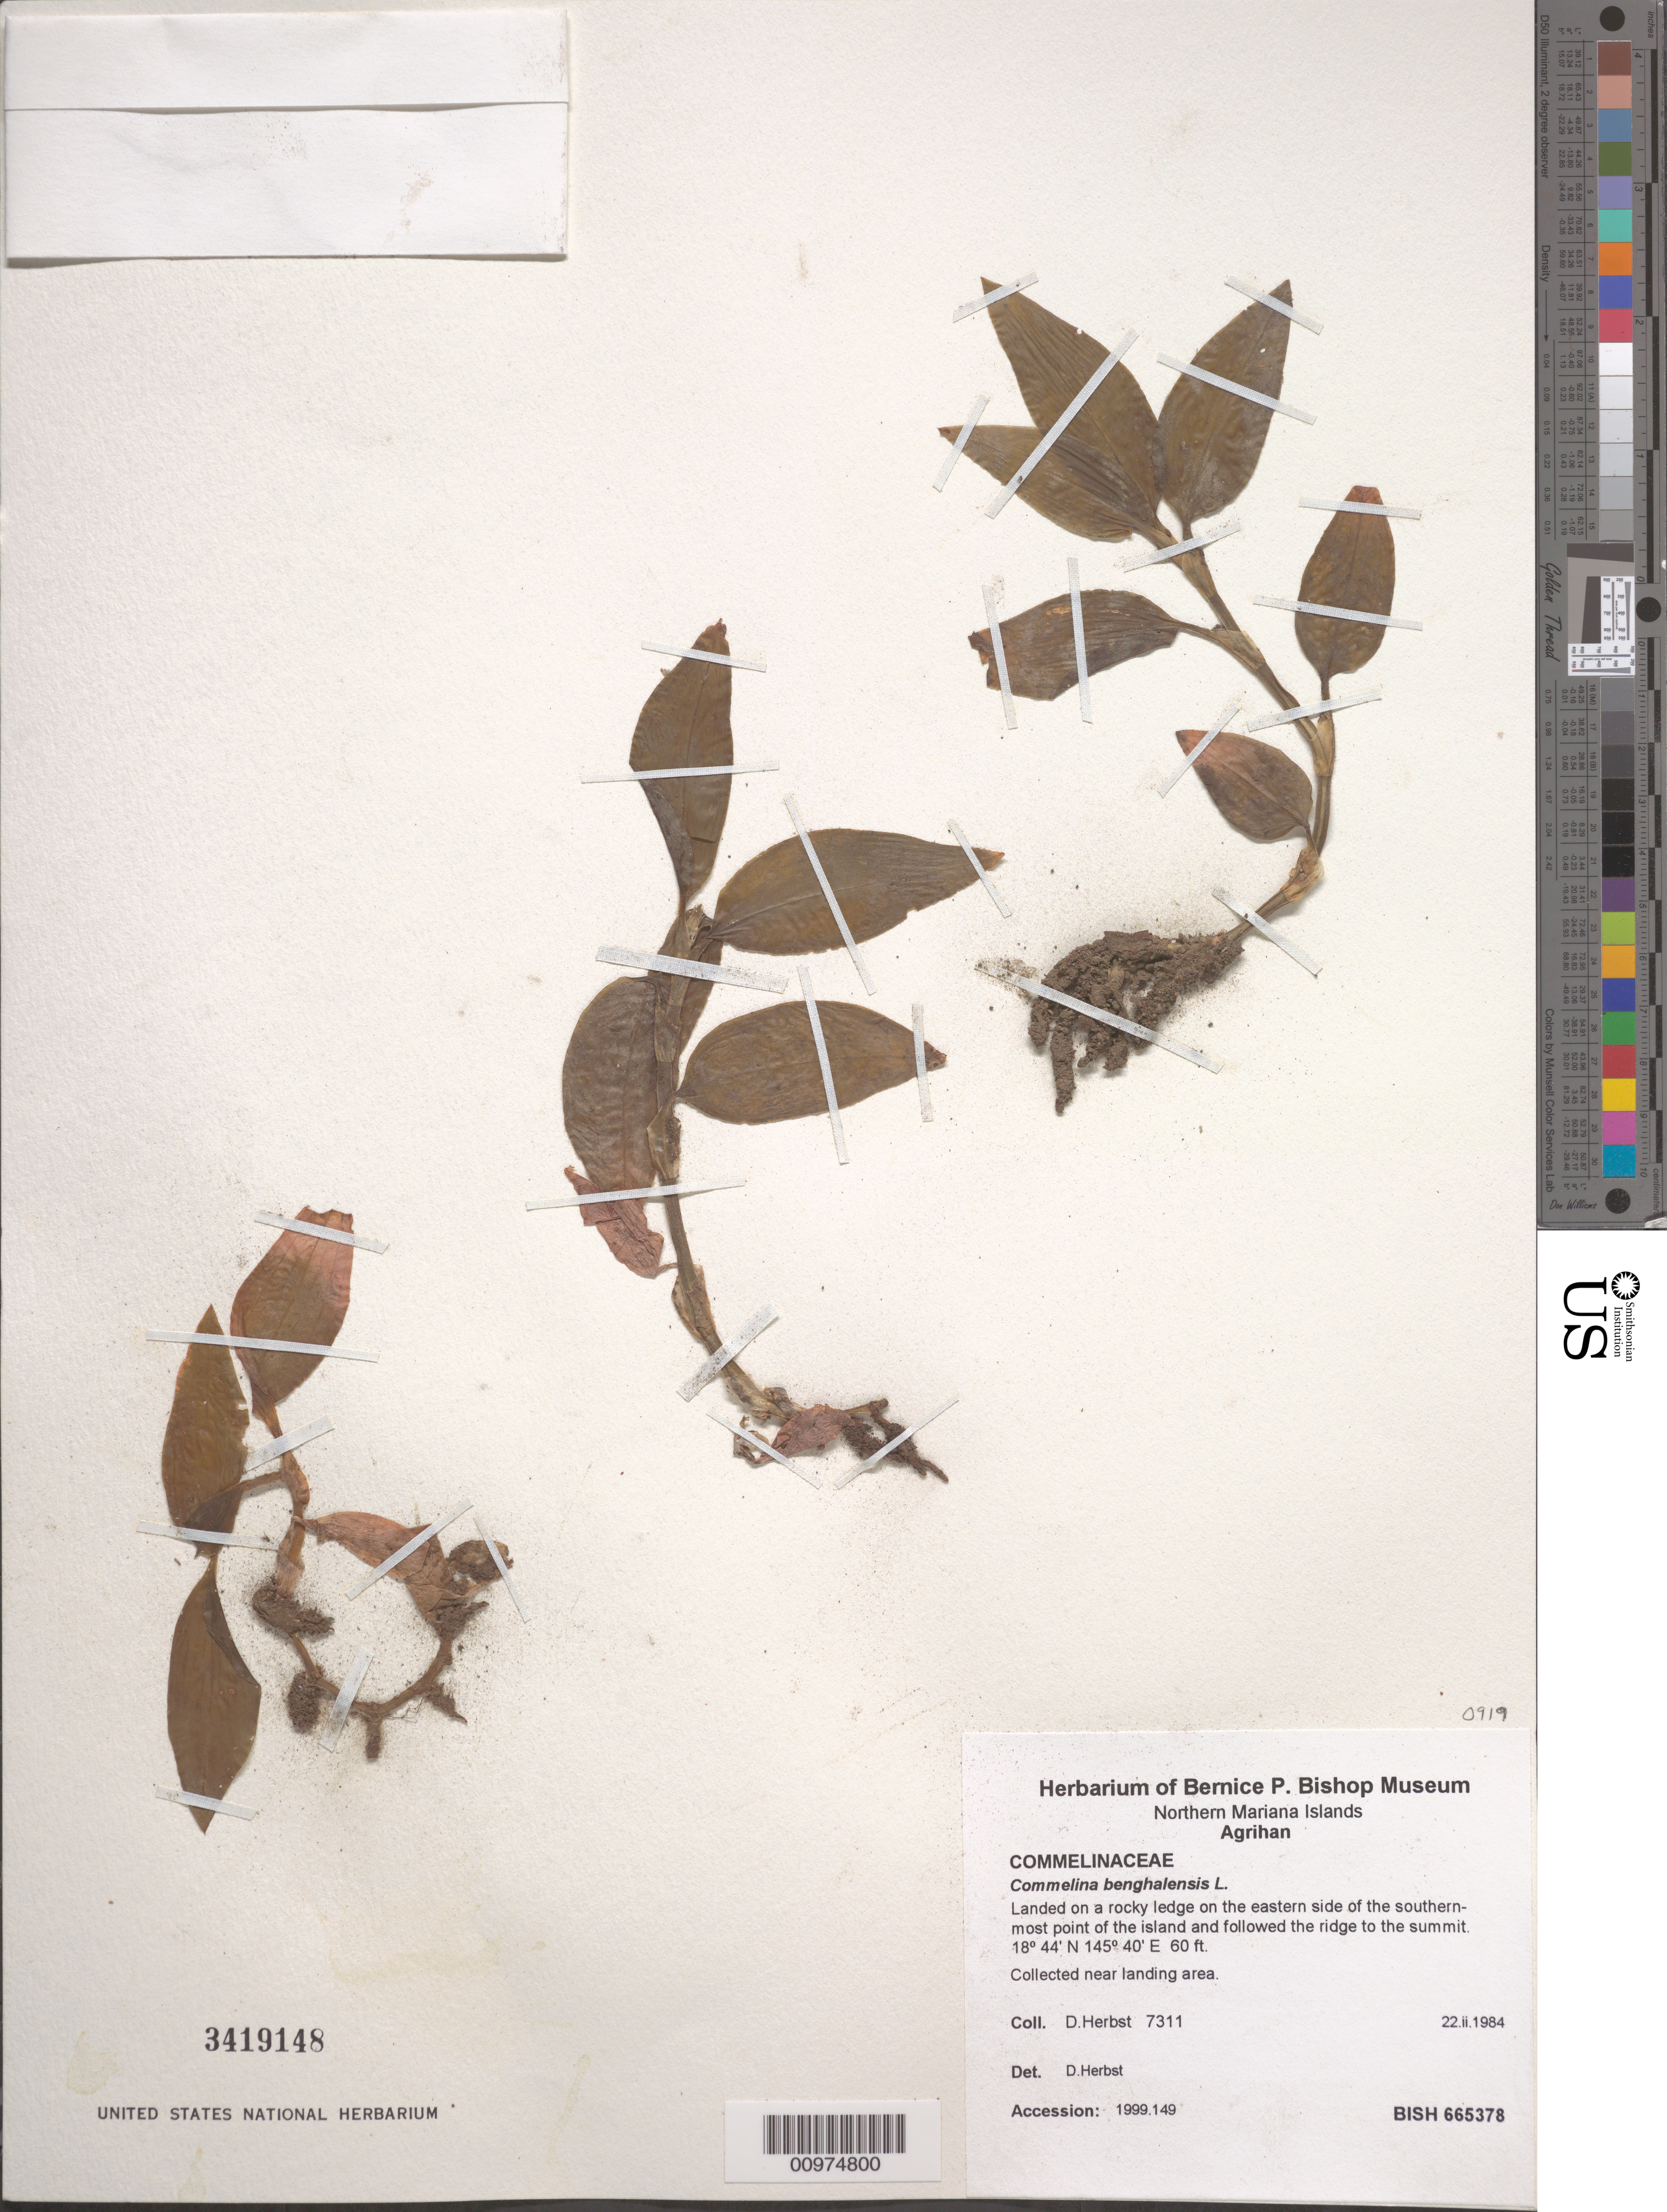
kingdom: Plantae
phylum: Tracheophyta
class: Liliopsida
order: Commelinales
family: Commelinaceae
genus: Commelina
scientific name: Commelina benghalensis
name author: L.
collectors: D. R. Herbst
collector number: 7311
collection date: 1984-02-22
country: Northern Mariana Islands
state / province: Northern Islands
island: Agrihan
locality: Agrihan. Landed on a rocky ledge on the eastern side of the southern-most point of the island and followed the ridge to the summit.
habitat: Collected near landing area.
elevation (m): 18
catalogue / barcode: US 3419148